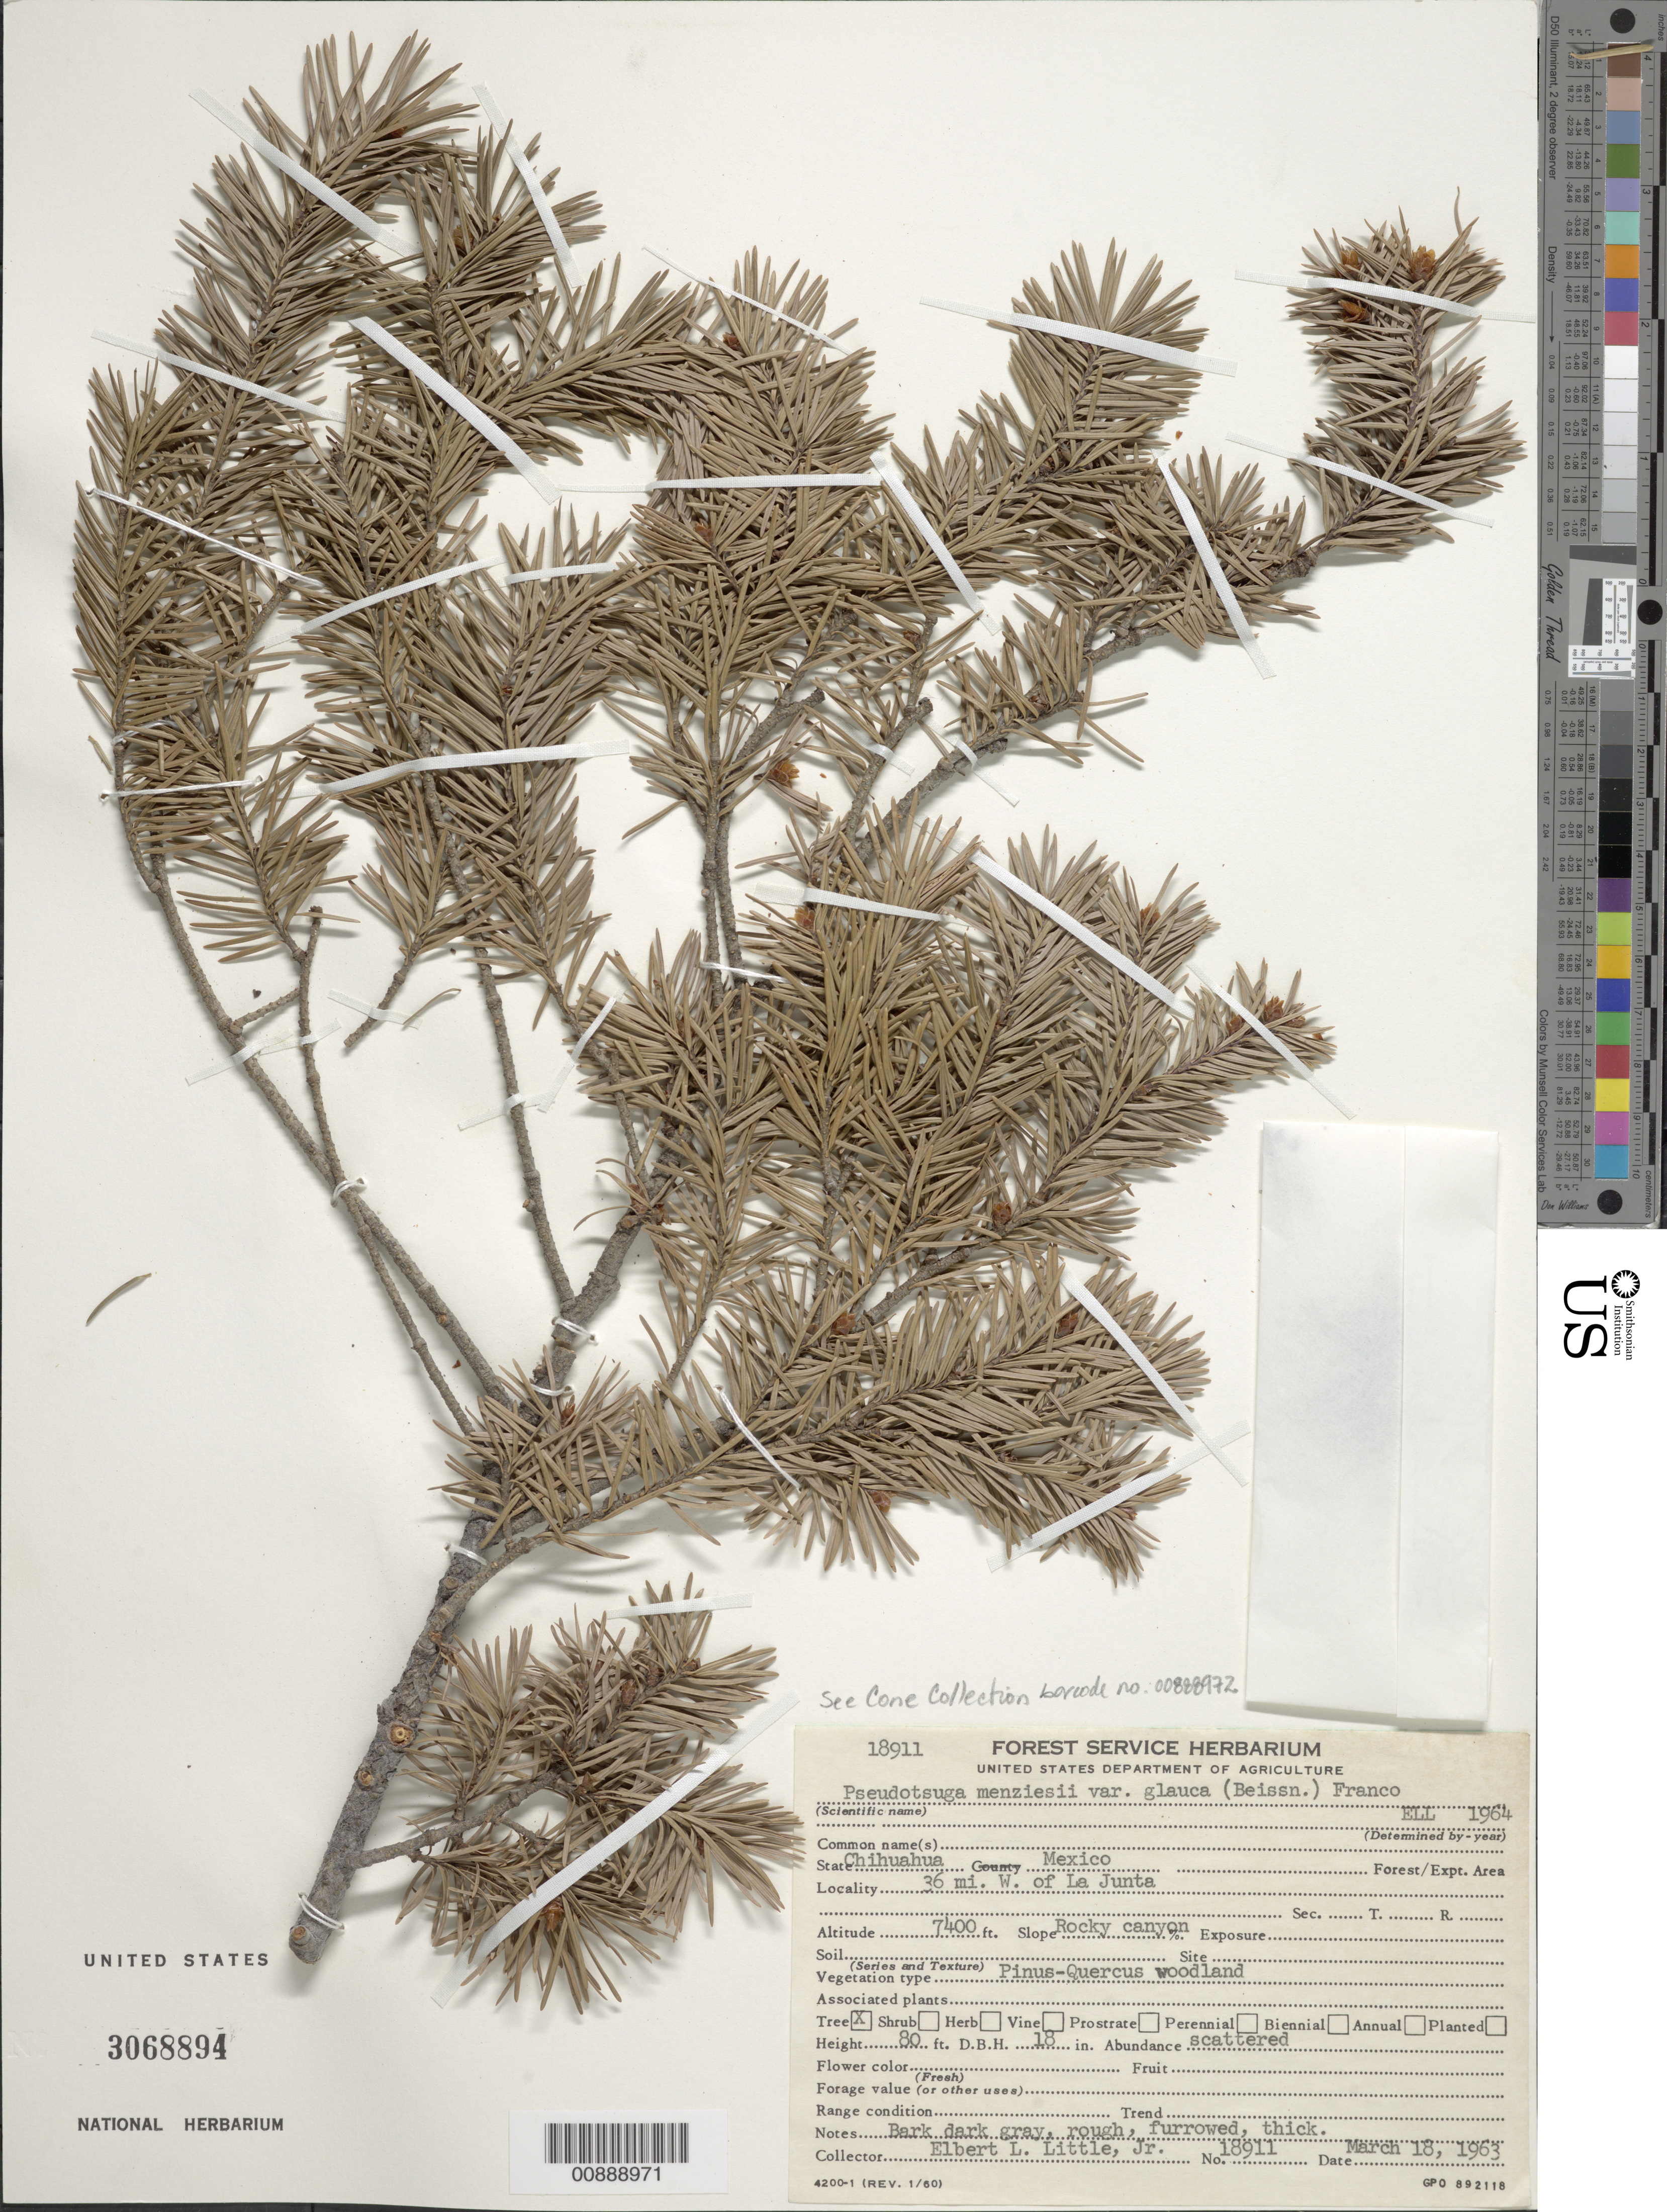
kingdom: Plantae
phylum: Tracheophyta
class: Pinopsida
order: Pinales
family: Pinaceae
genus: Pseudotsuga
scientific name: Pseudotsuga menziesii var. glauca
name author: (Beissn.) Franco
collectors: E. L. Little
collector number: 18911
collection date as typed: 18 Mar 1963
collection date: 1963-03-18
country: Mexico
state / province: Chihuahua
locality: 36 mi. W of La Junta, Chihuahua.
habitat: Rocky canyon. Pinus-Quercus woodland.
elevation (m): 2256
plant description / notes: See Cone Collection barcode no. 00888972. Scatered. Forest Service Herbarium. U.S. Dept. of Agriculture.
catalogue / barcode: US 3068894